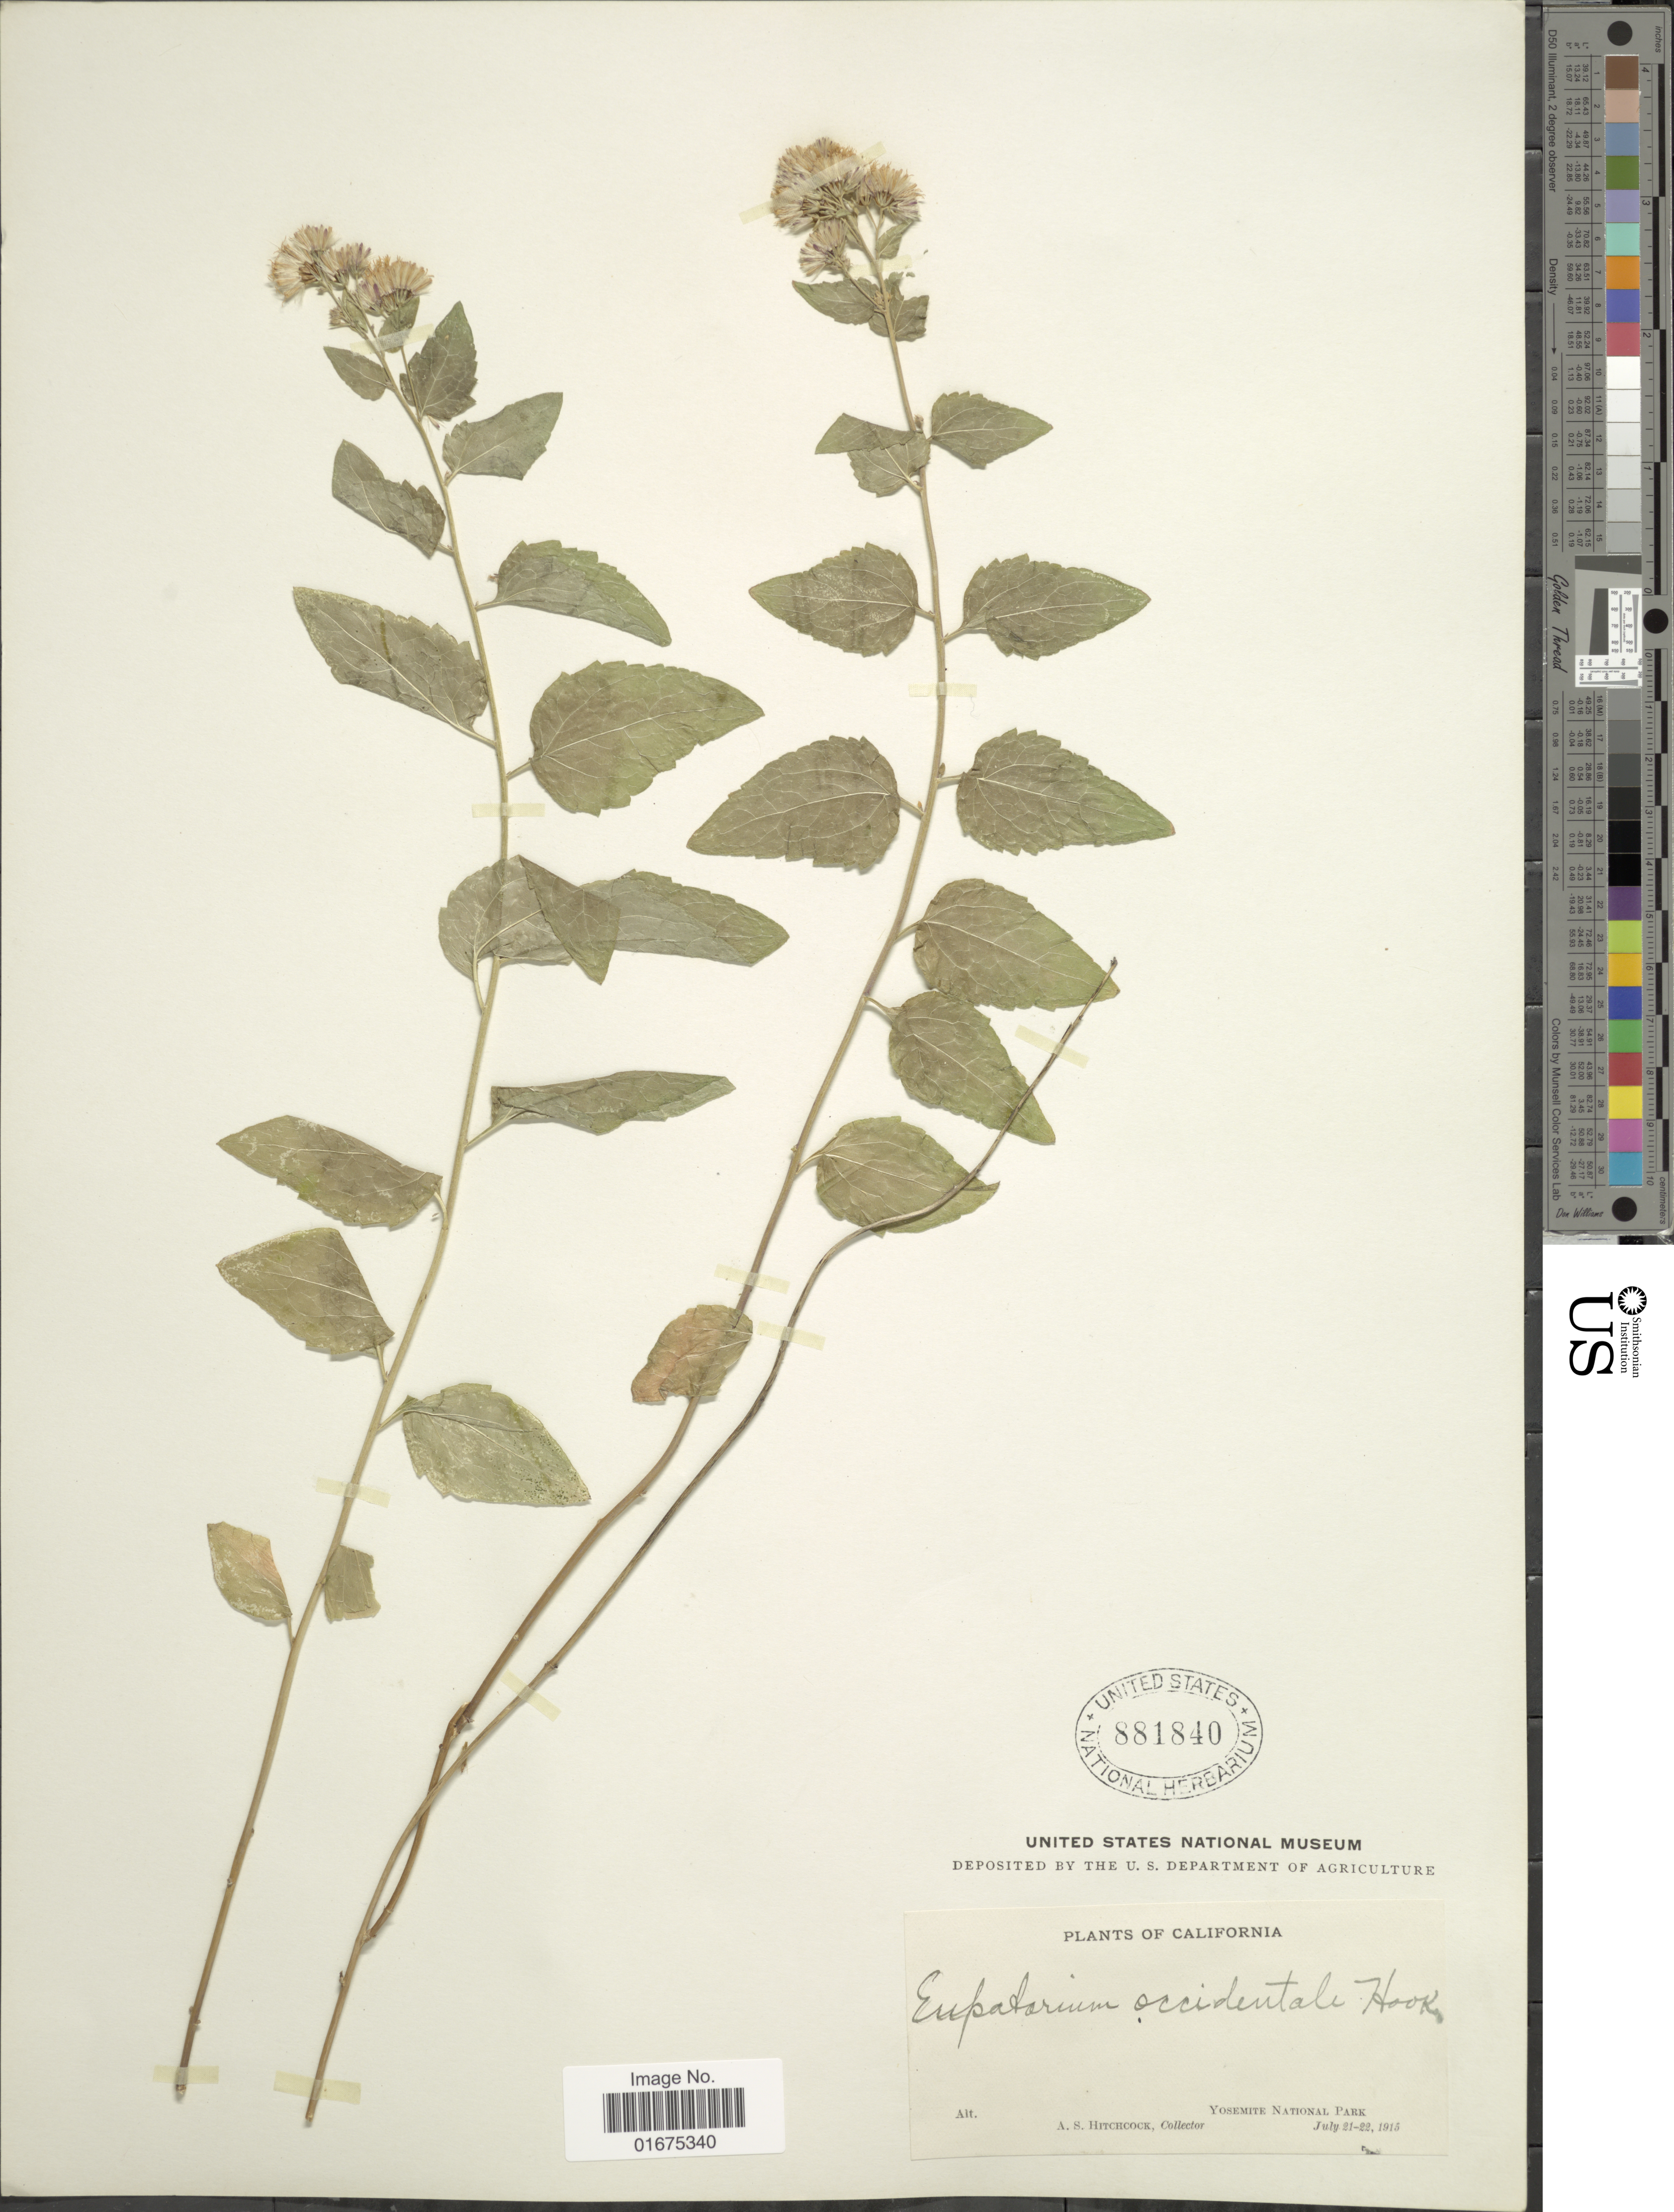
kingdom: Plantae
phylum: Tracheophyta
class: Magnoliopsida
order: Asterales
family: Asteraceae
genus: Ageratina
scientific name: Ageratina occidentalis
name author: (Hook.) R.M. King & H. Rob.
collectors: A. S. Hitchcock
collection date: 1915-07-21/1915-07-22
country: United States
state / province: California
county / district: Mariposa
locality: Yosemite National Park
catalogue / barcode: US 881840